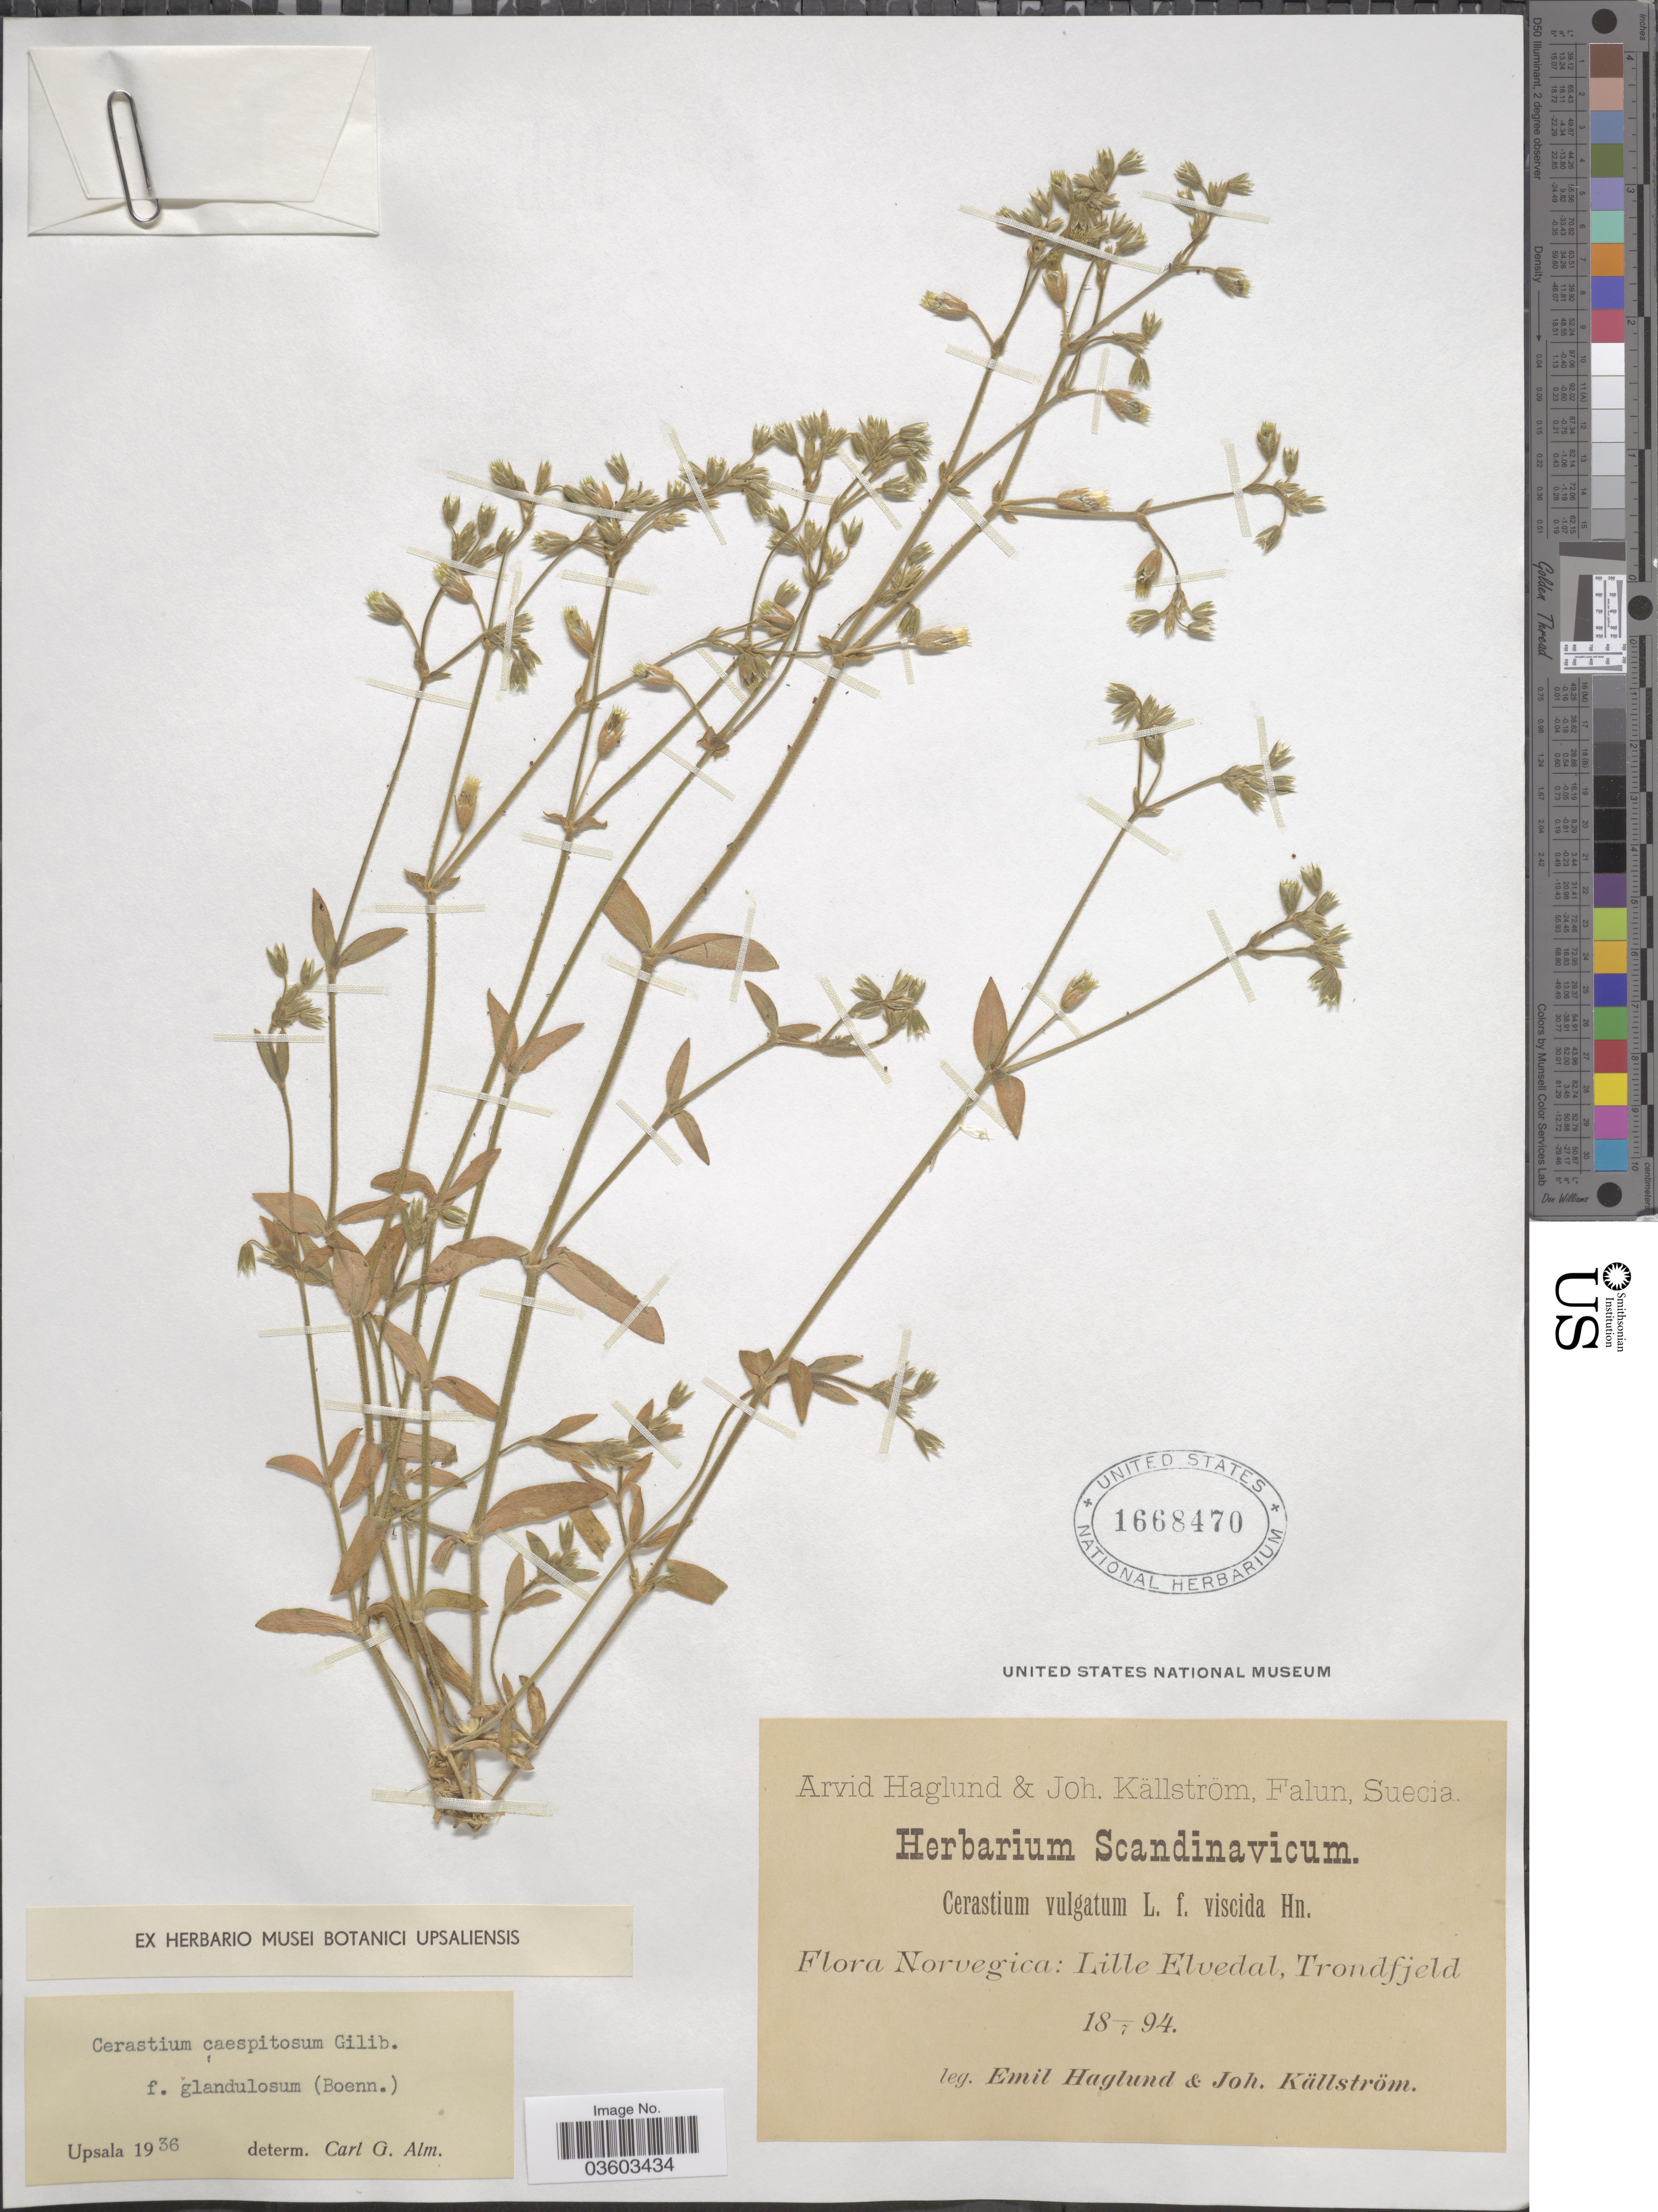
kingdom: Plantae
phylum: Tracheophyta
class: Magnoliopsida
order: Caryophyllales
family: Caryophyllaceae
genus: Cerastium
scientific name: Cerastium vulgatum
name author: L.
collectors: E. Haglund & J. Källström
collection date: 1894-07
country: Norway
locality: Norvegica: Lille Elvedal, Trondfjeld.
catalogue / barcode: US 1668470